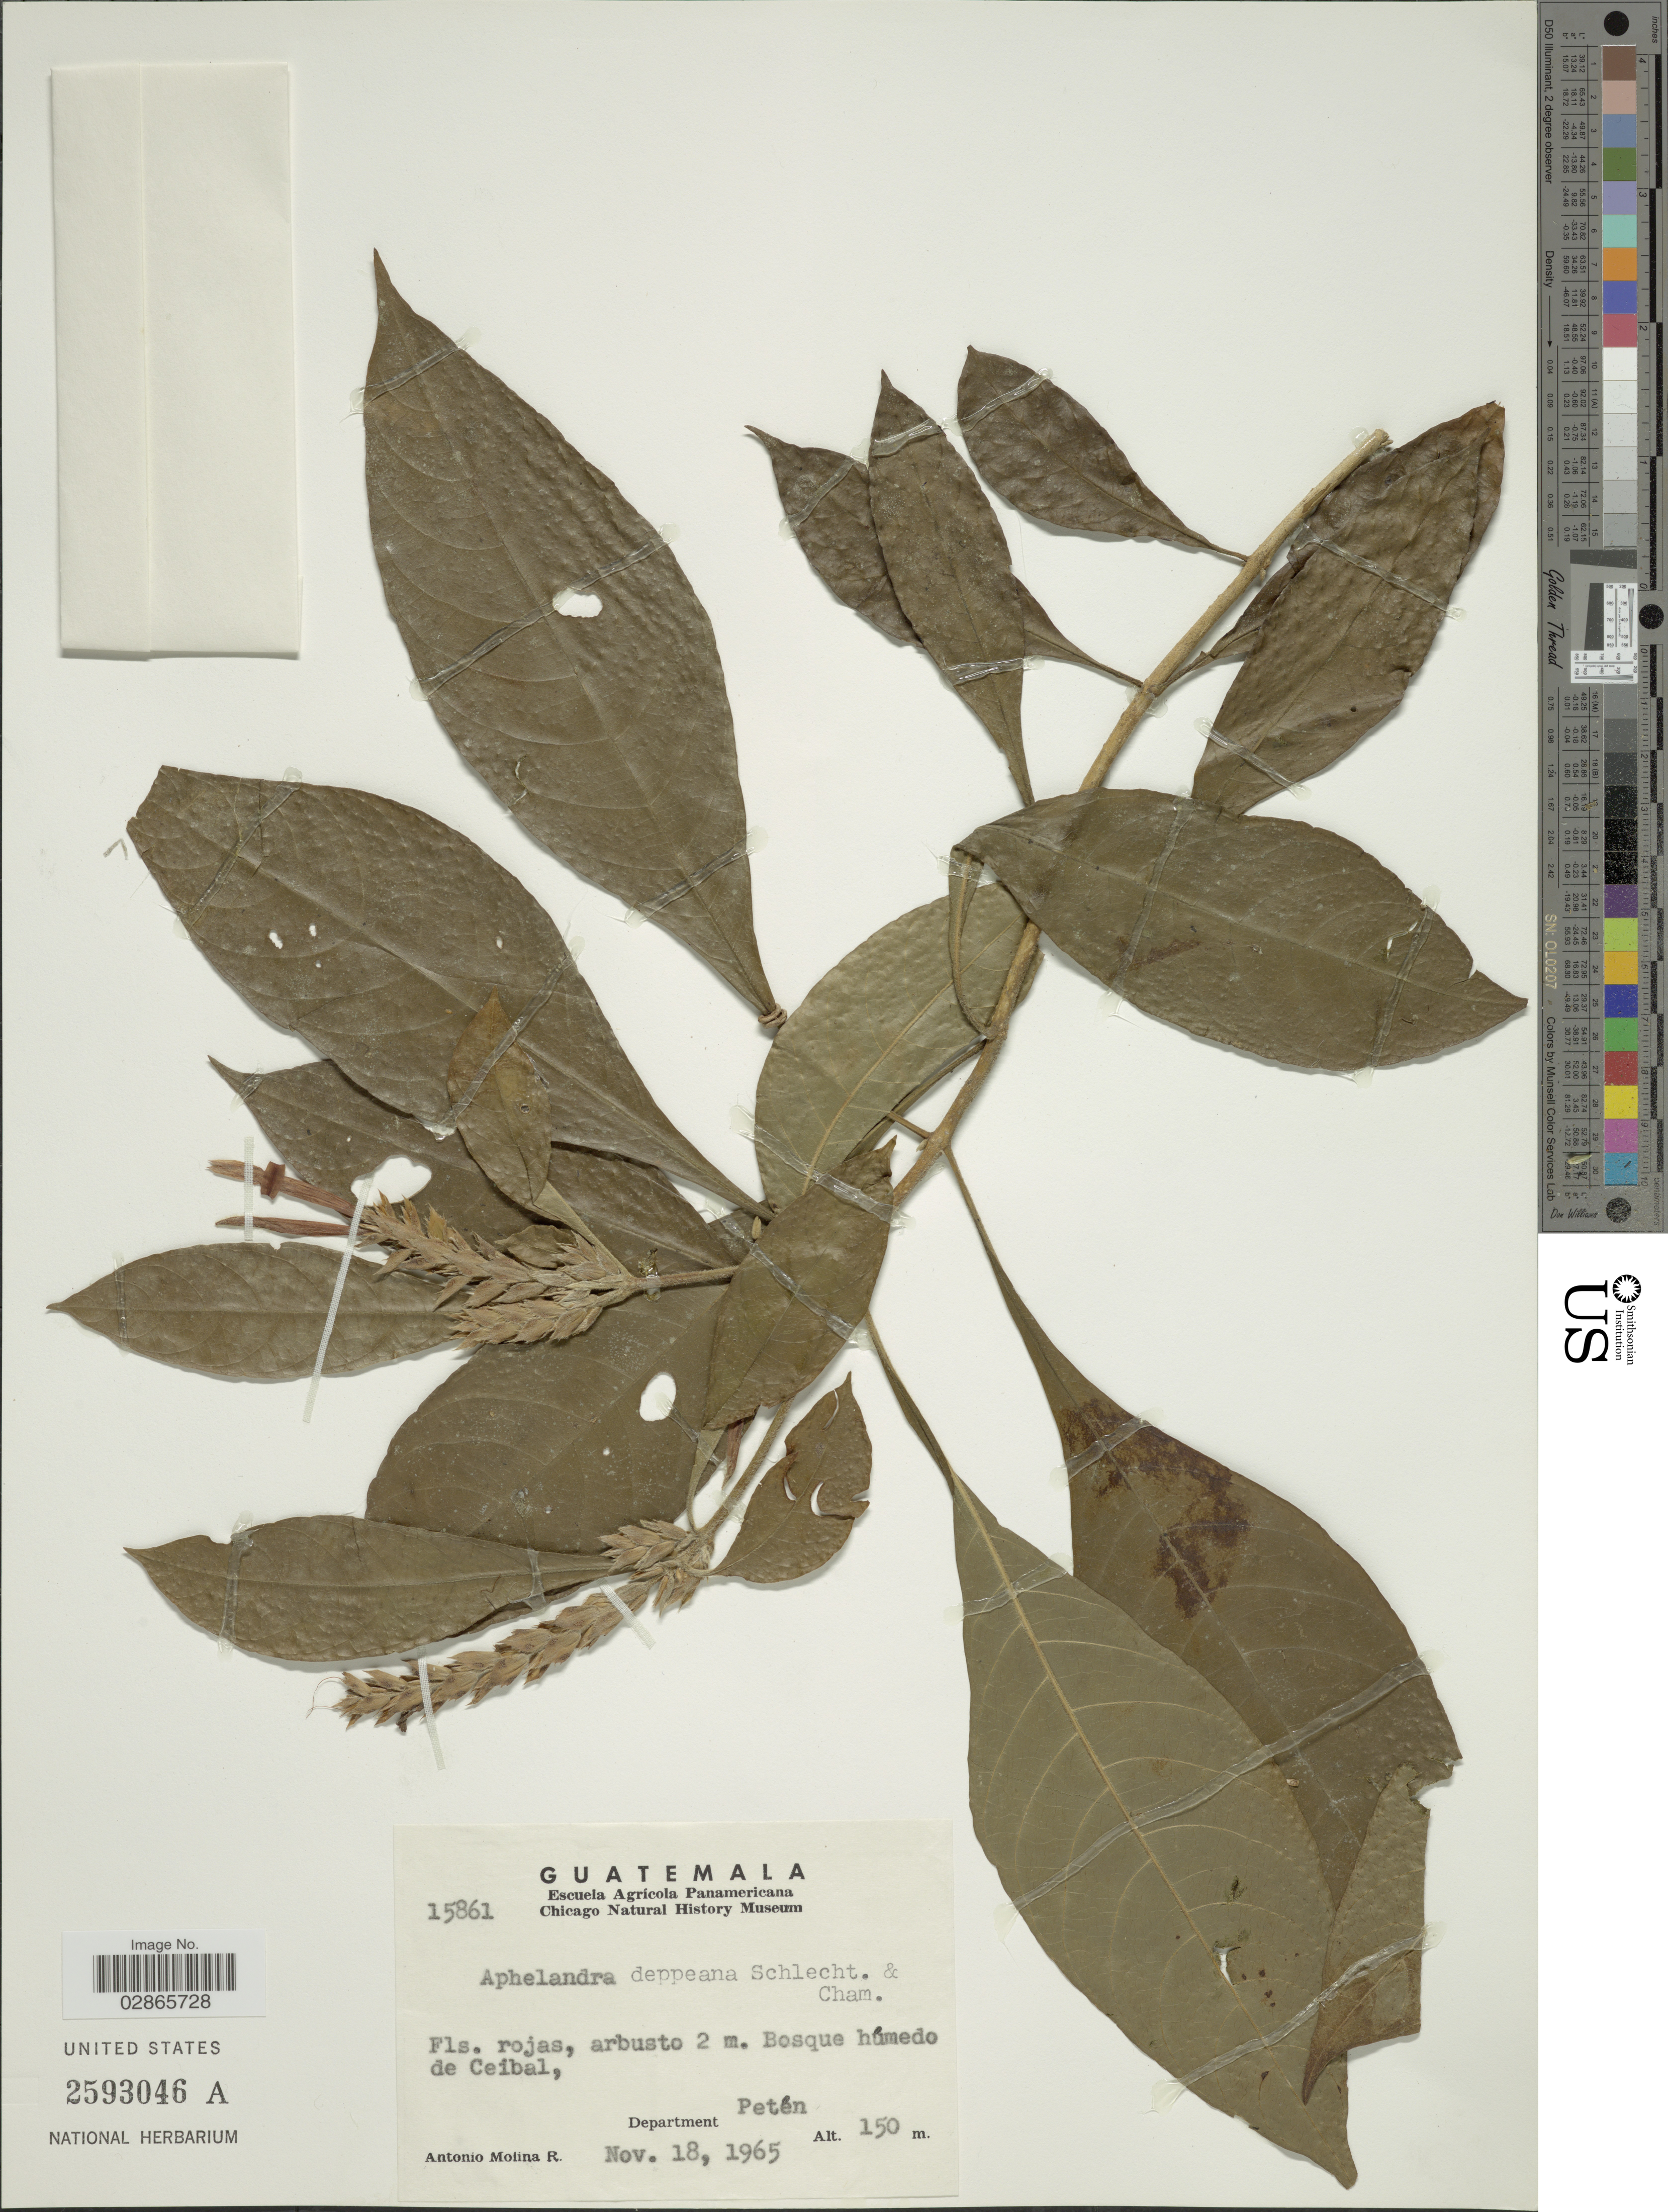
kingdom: Plantae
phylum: Tracheophyta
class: Magnoliopsida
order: Lamiales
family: Acanthaceae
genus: Aphelandra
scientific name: Aphelandra deppeana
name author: Schltdl. & Cham.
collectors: A. Molina R.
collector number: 15861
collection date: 1965-11-18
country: Guatemala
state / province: El Petén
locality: Bosqu húmedo de Ceibal, Department Petén.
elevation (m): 150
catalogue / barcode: US 2593046A